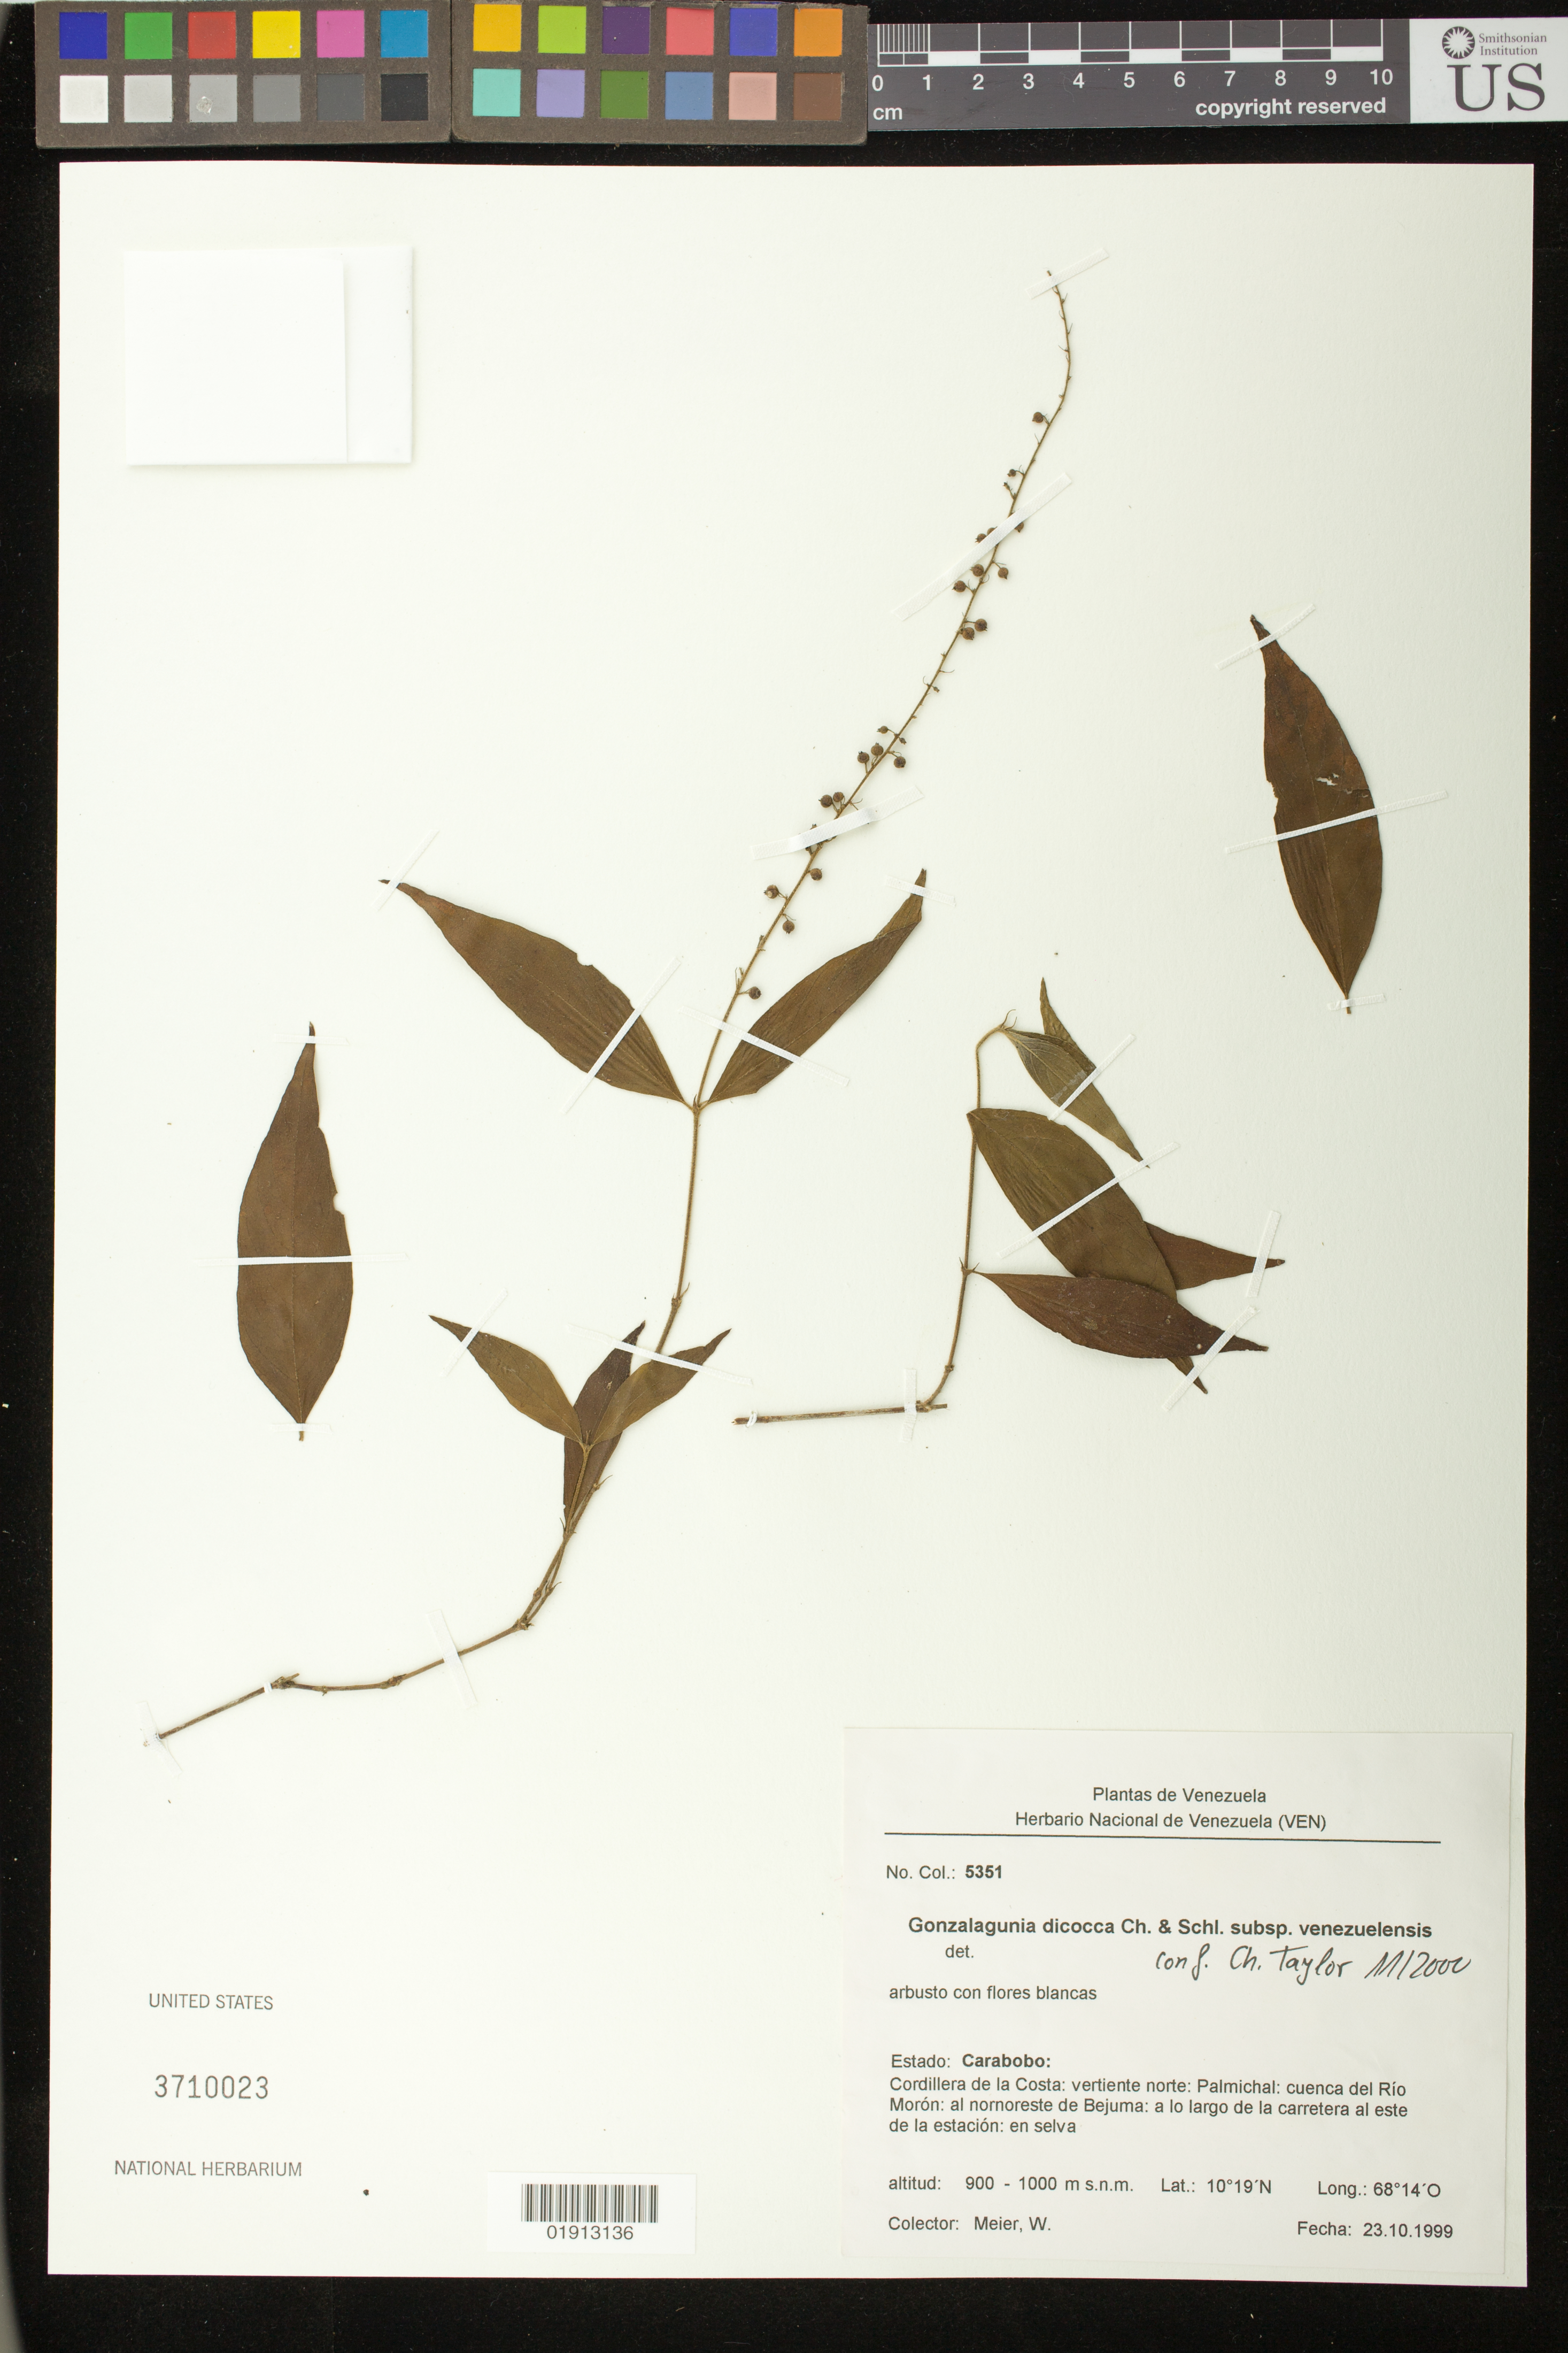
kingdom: Plantae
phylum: Tracheophyta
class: Magnoliopsida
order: Gentianales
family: Rubiaceae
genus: Gonzalagunia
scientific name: Gonzalagunia dicocca subsp. venezuelensis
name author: Steyerm.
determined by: Taylor, Charlotte M.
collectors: W. Meier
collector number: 5351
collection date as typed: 23 Oct 1999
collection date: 1999-10-23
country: Venezuela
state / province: Carabobo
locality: Cordillera de la Costa: vertiente norte: Palmichal: cuenca del Río Morón: al nornoreste de Bejuma: a lo largo de la carretera al este de la estacion.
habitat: en selva.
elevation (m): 900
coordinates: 10 19 N, 68 14 O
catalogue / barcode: US 3710023